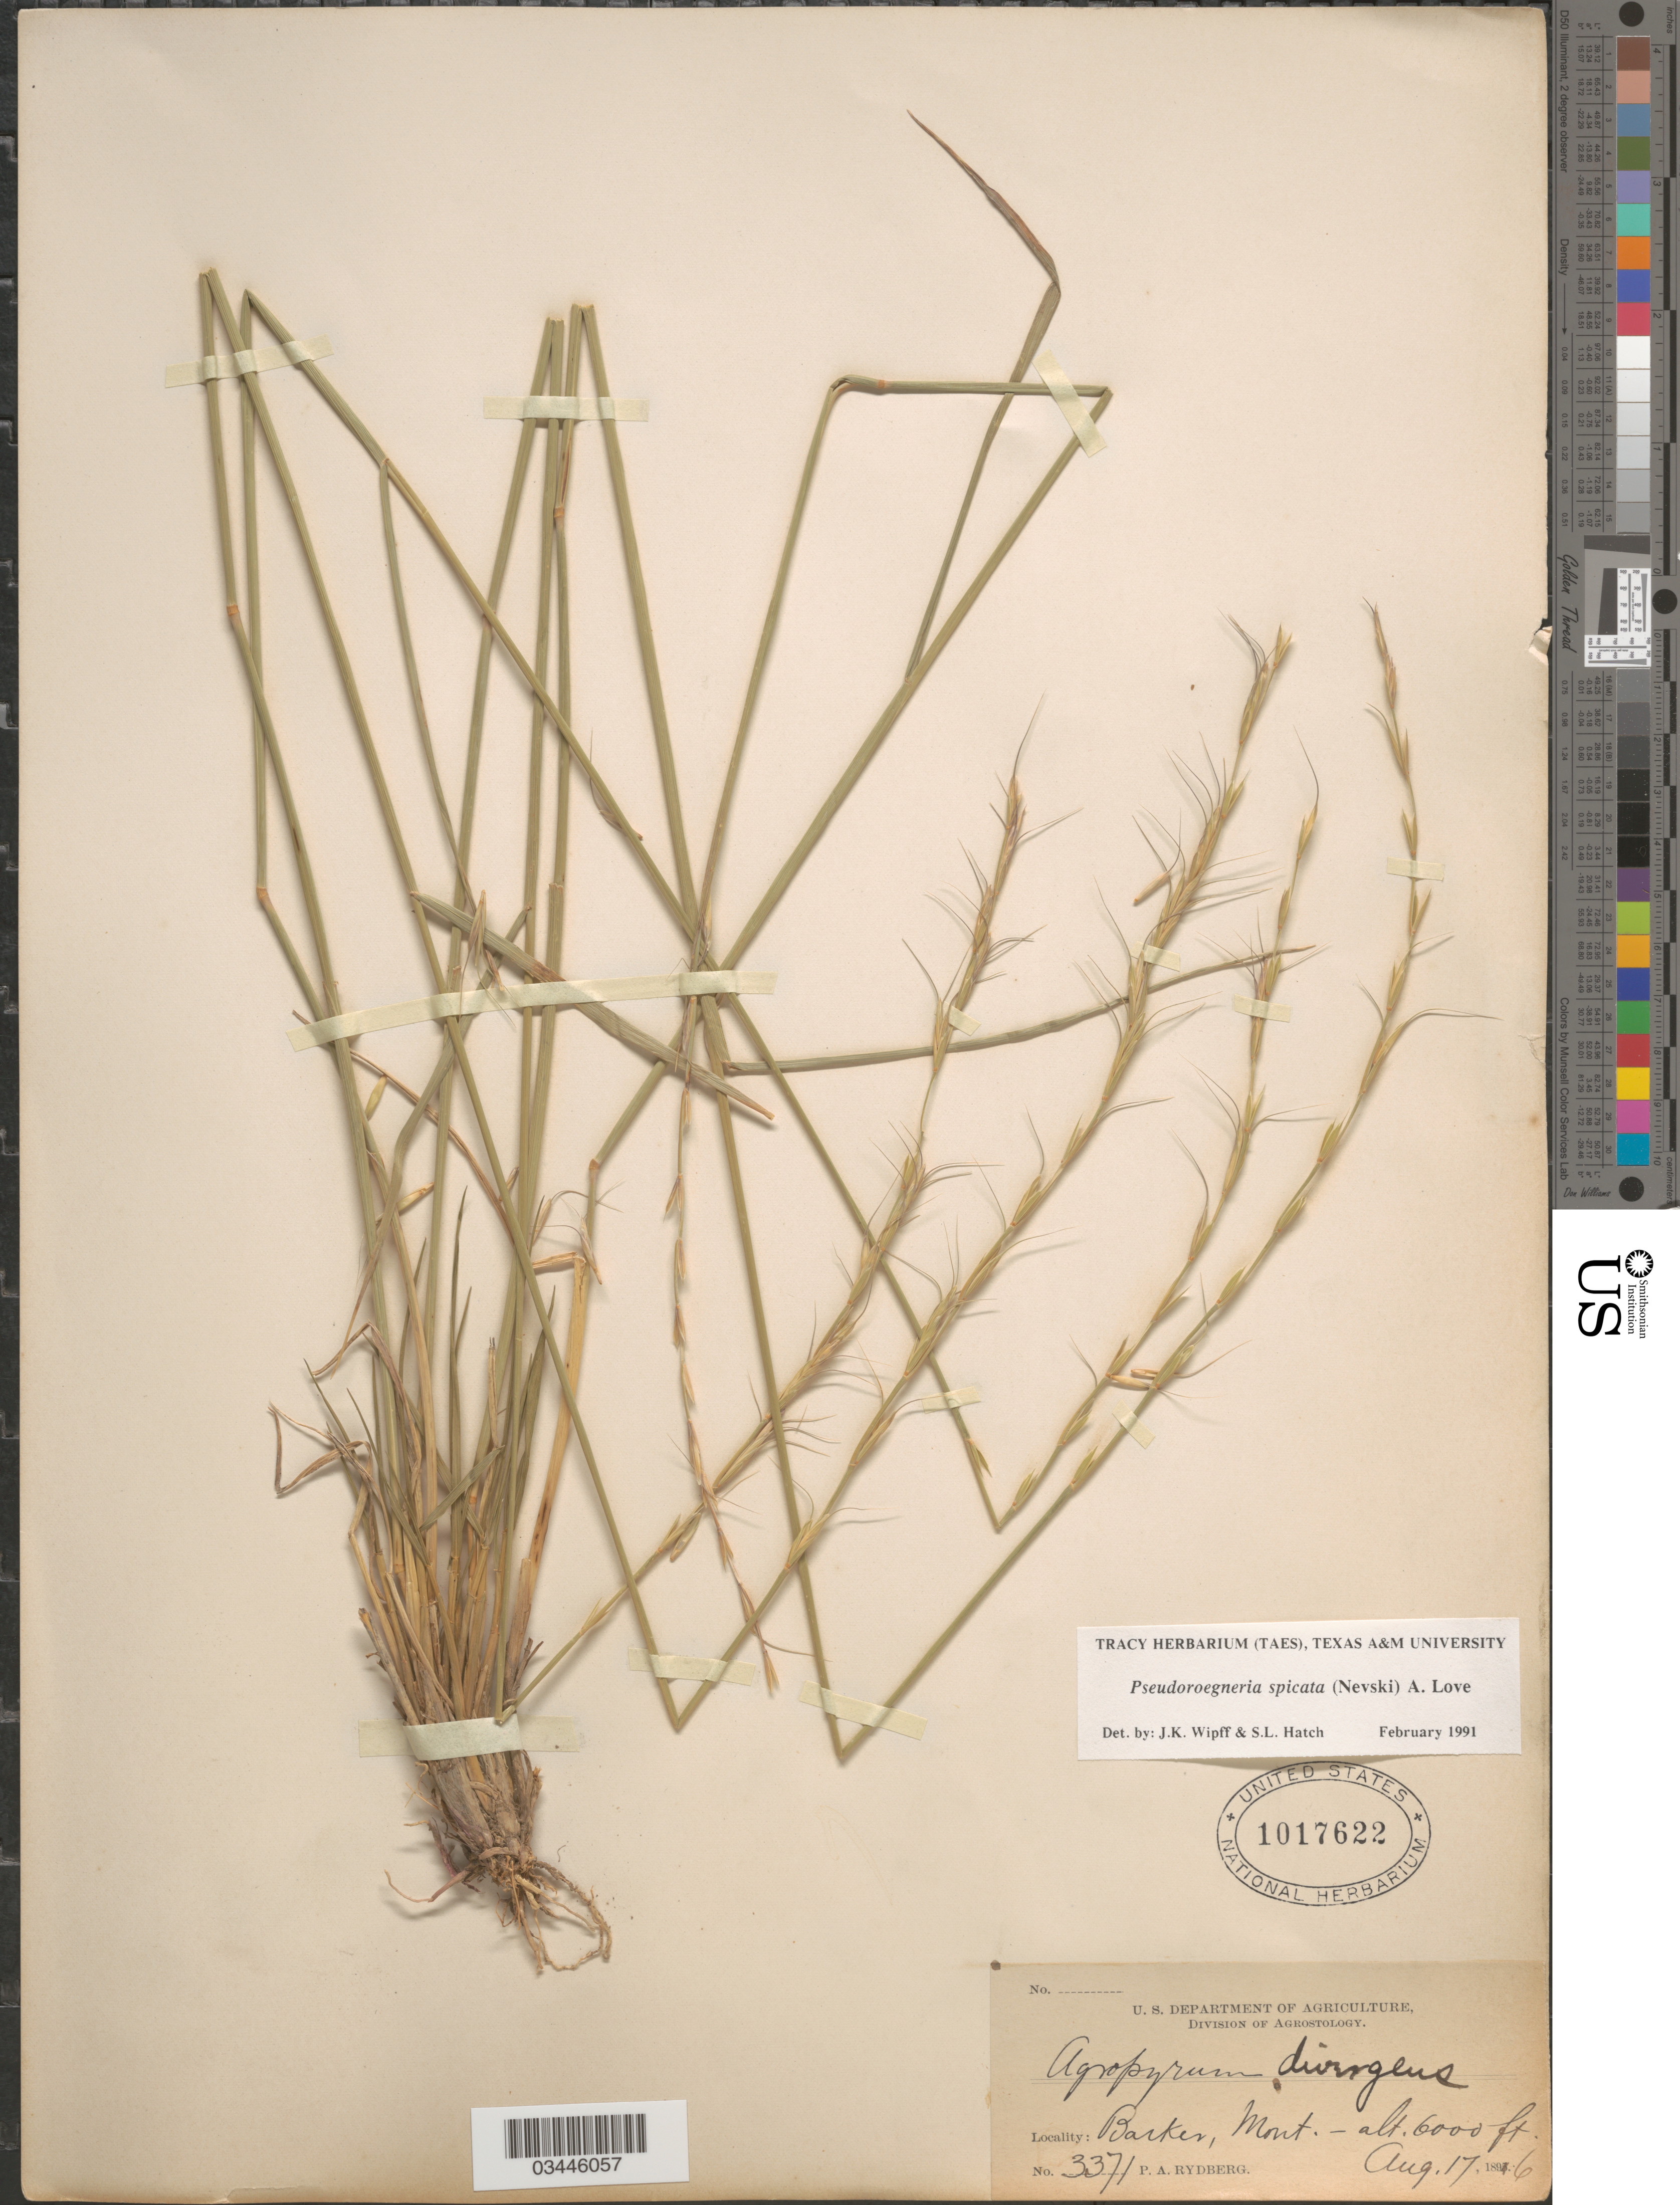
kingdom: Plantae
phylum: Tracheophyta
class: Liliopsida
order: Poales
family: Poaceae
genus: Pseudoroegneria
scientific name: Pseudoroegneria spicata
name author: (Pursh) Á. Löve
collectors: P. A. Rydberg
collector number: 3371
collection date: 1896-08-17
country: United States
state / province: Montana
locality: Barker.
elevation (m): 1829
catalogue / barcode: US 1017622